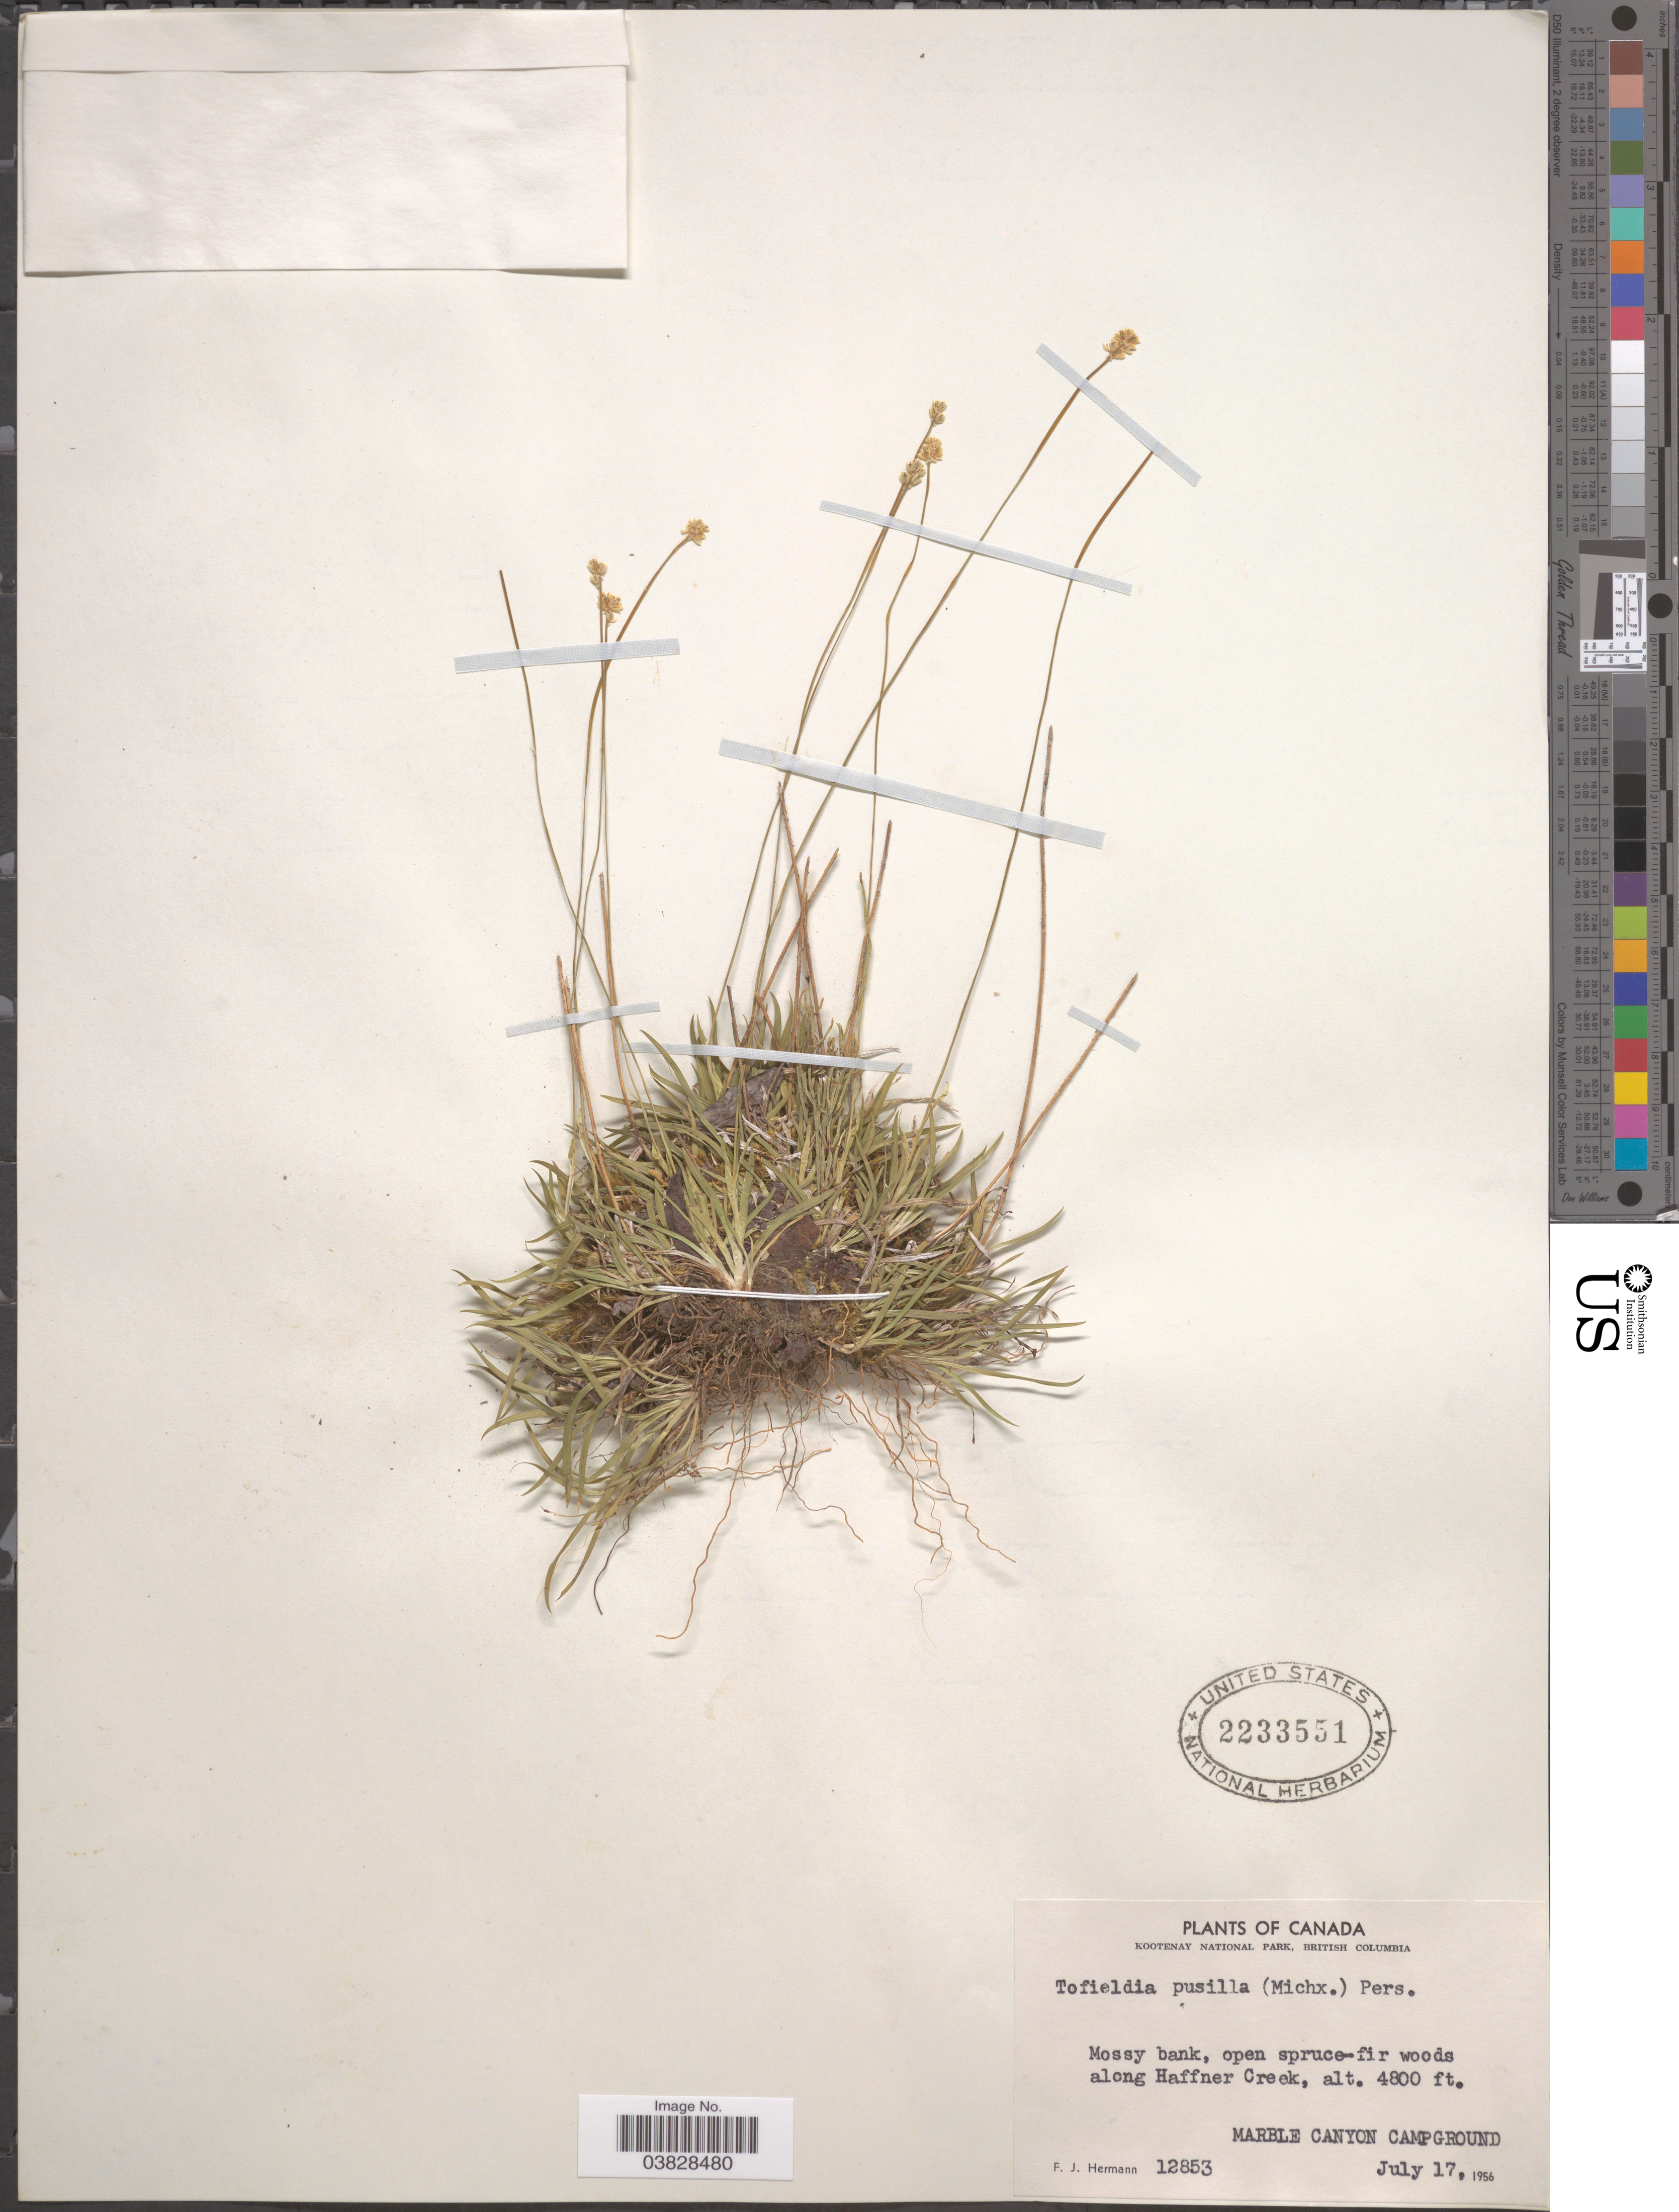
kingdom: Plantae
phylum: Tracheophyta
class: Liliopsida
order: Alismatales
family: Tofieldiaceae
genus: Tofieldia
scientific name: Tofieldia pusilla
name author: (Michx.) Pers.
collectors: F. J. Hermann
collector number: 12853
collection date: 1956-07-17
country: Canada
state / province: British Columbia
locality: Kootenay National Park. Along Haffner Creek. Marble Canyon Campground.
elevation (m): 1463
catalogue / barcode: US 2233551